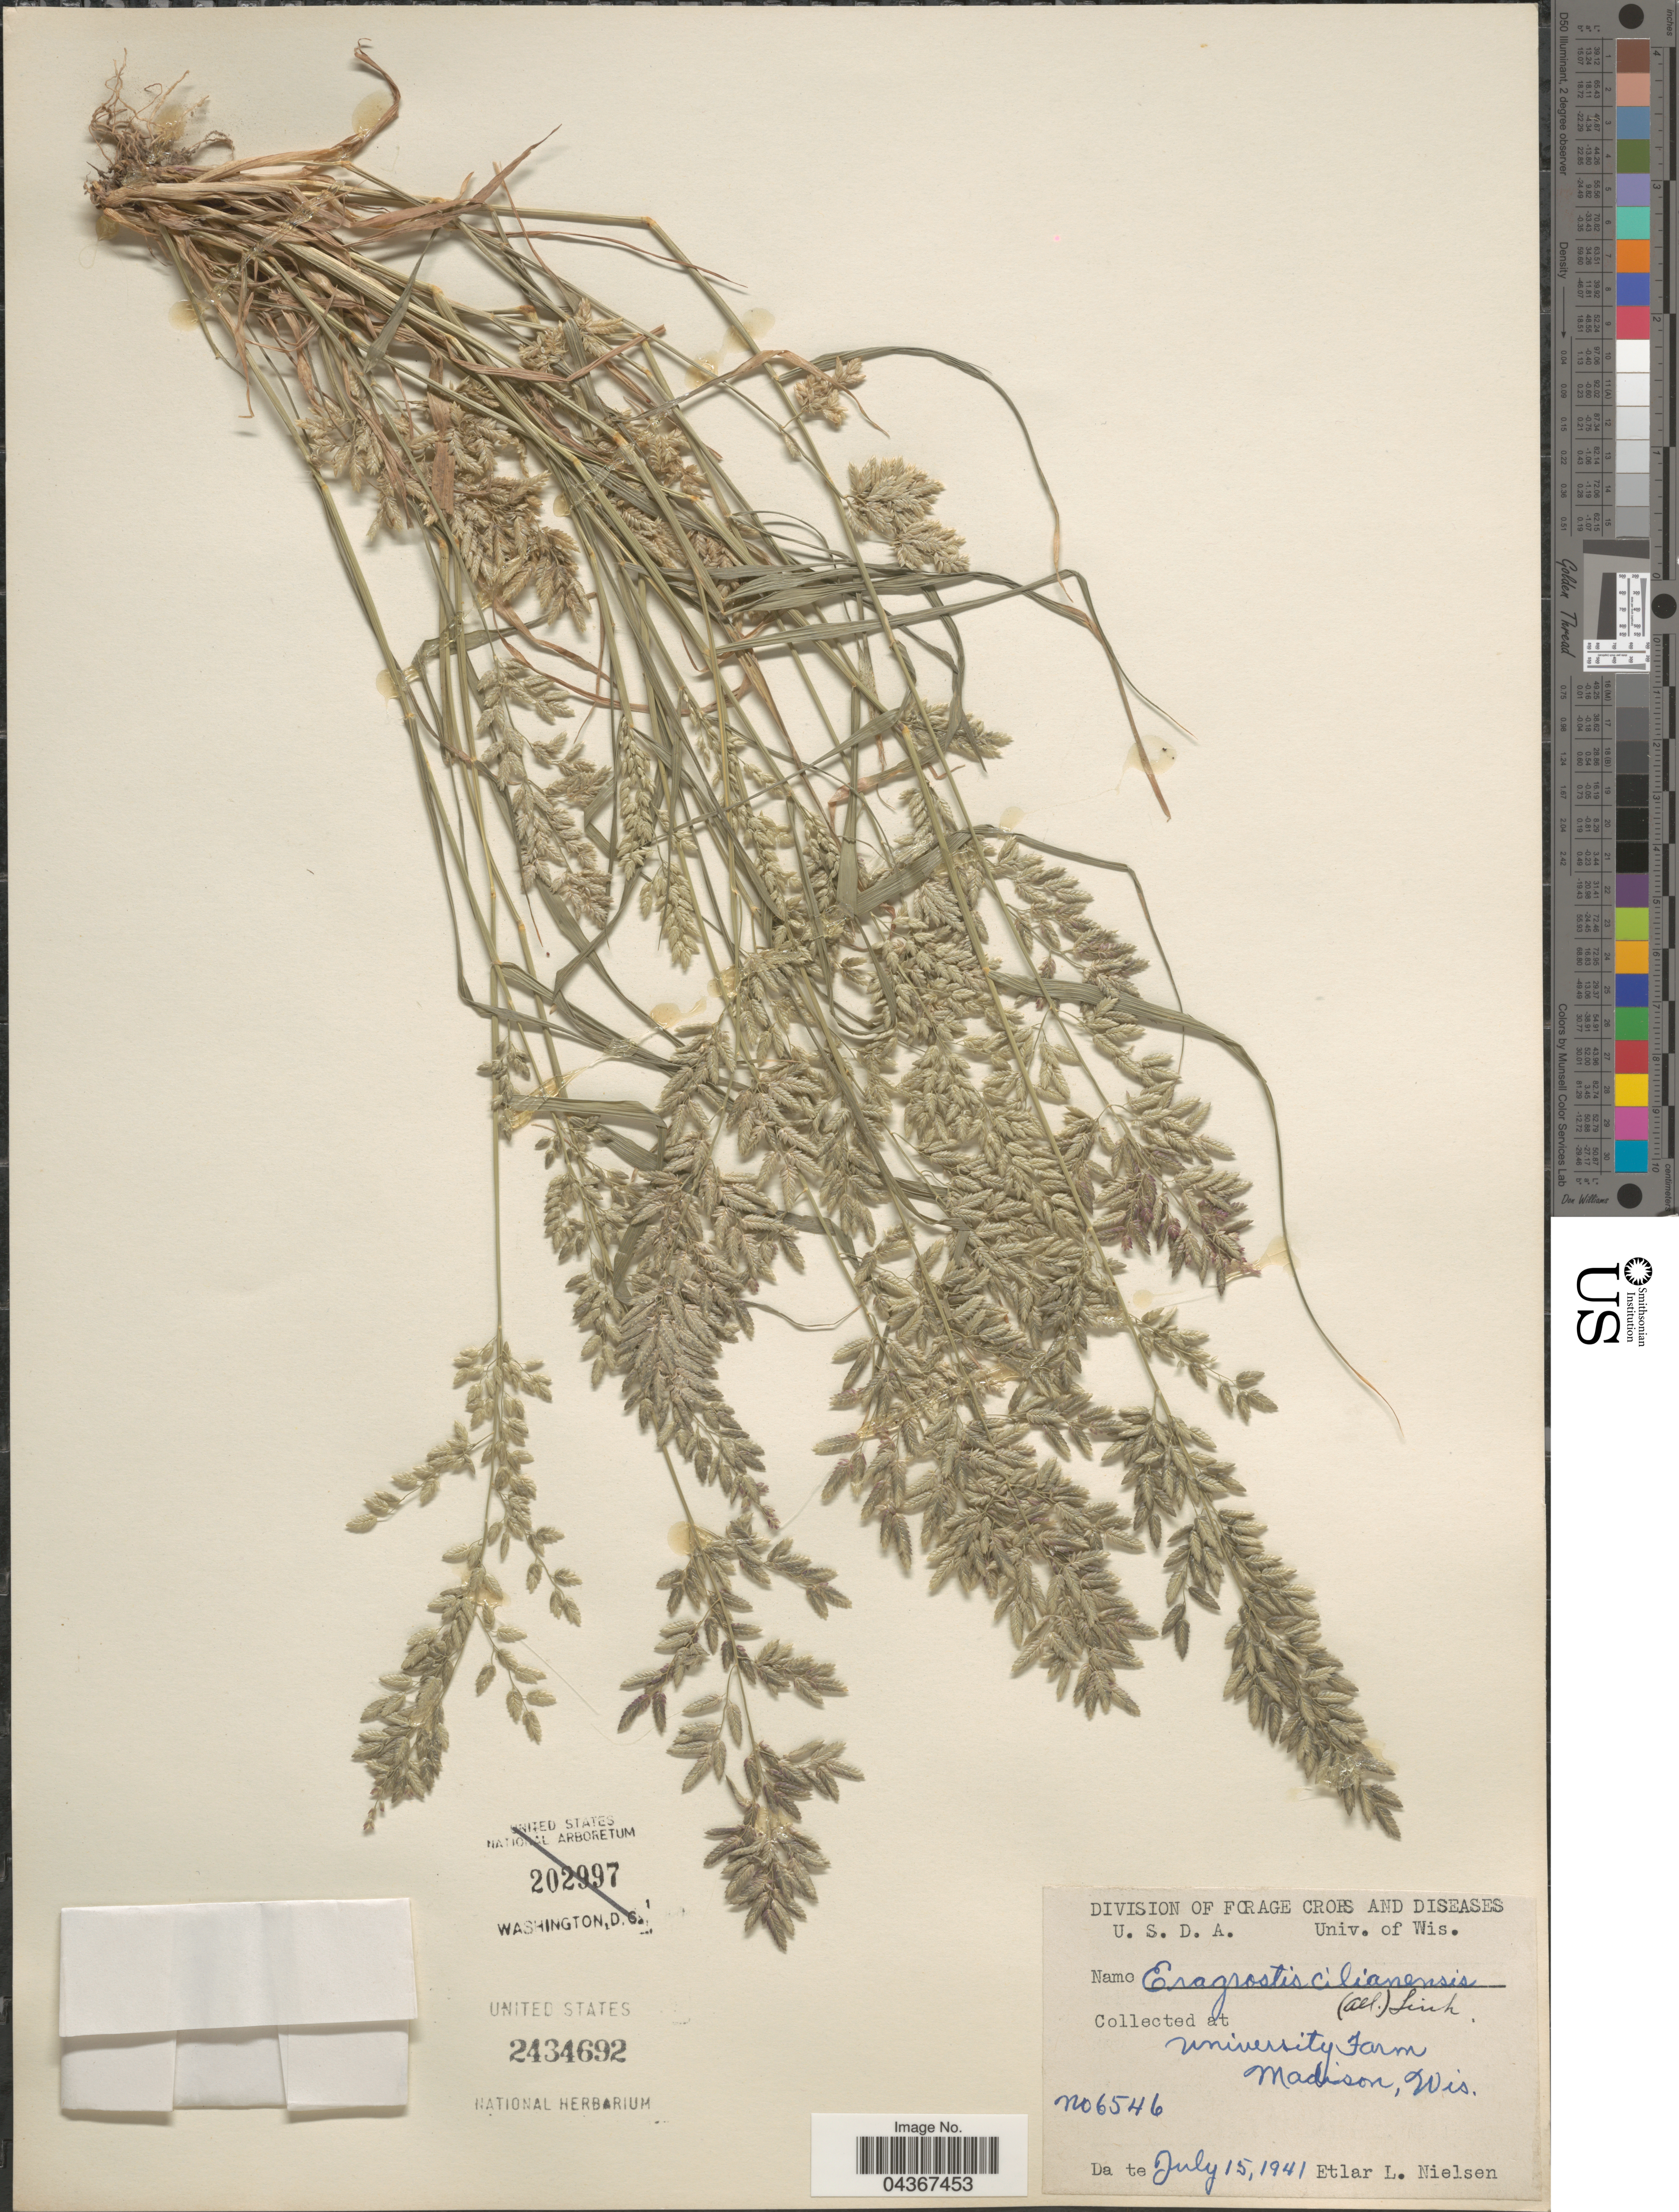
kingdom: Plantae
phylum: Tracheophyta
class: Liliopsida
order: Poales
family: Poaceae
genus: Eragrostis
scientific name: Eragrostis cilianensis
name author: (Bellardi) Vignolo ex Janch.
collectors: E. L. Nielsen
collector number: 6546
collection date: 1941-07-15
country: United States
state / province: Wisconsin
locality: University Farm. Madison.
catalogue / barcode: US 2434692